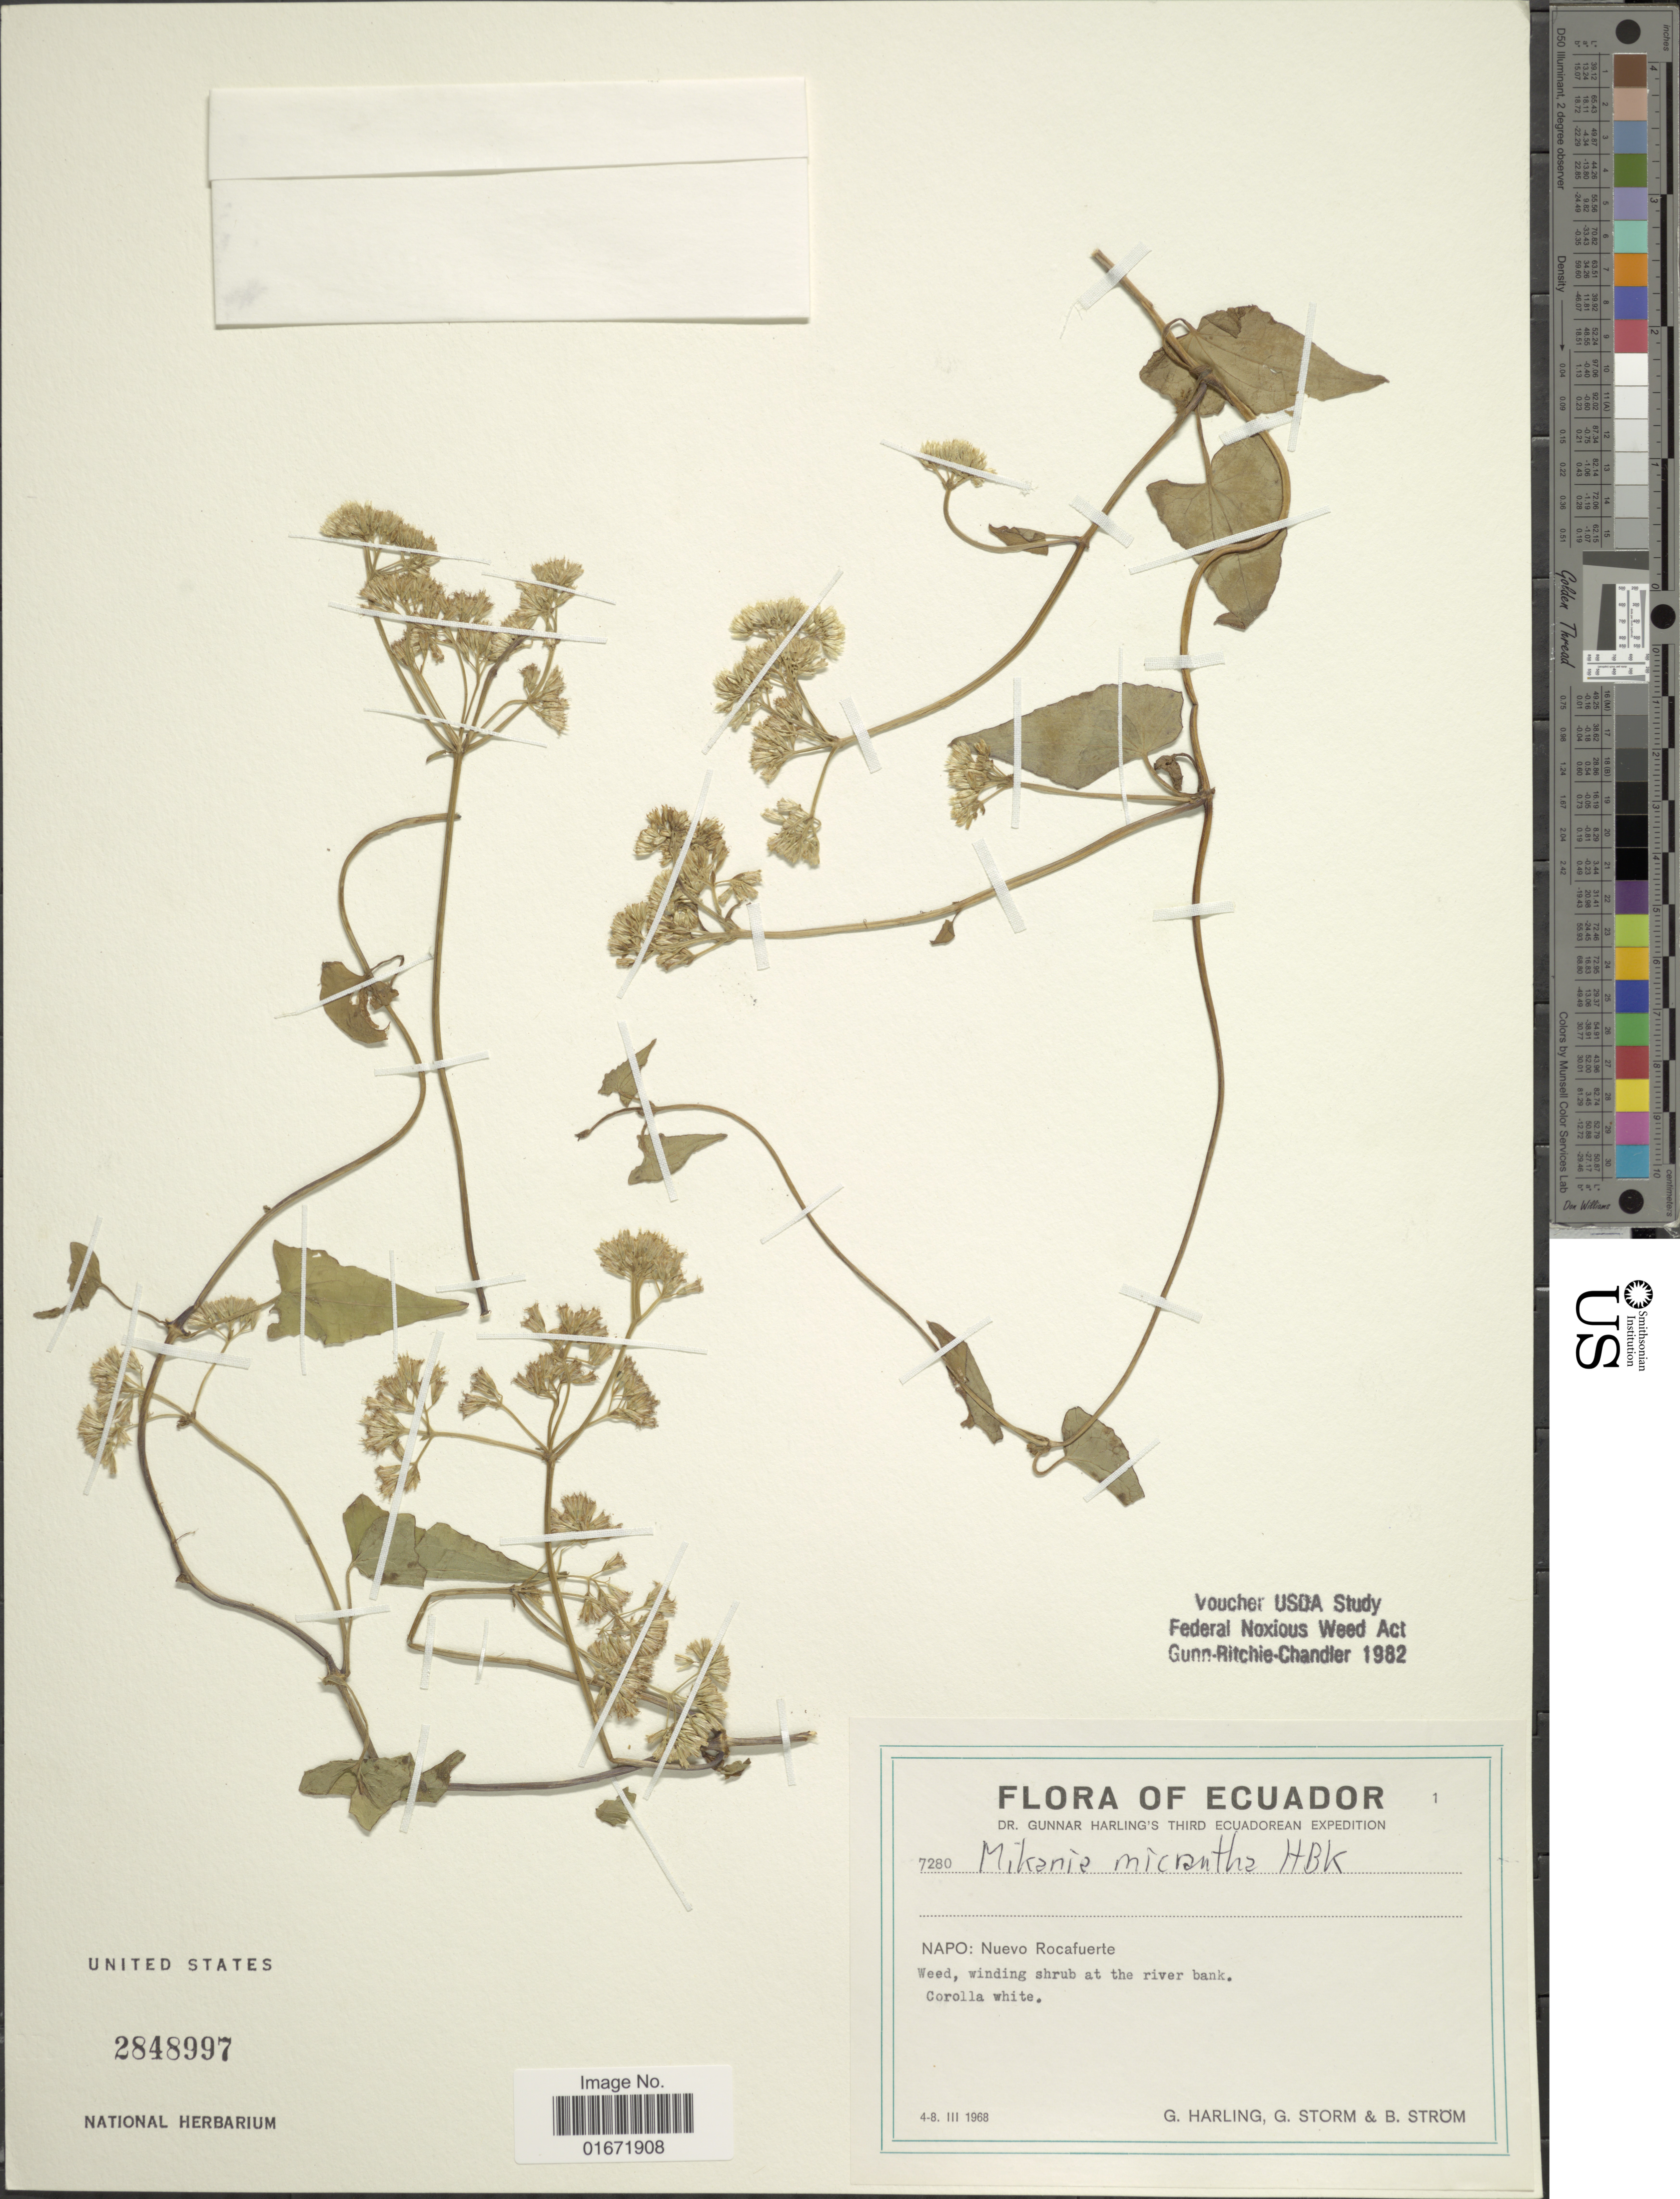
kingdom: Plantae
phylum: Tracheophyta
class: Magnoliopsida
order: Asterales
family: Asteraceae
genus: Mikania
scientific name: Mikania micrantha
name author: Kunth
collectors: G. Harling, G. Storm & B. Ström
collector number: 7280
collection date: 1968-03-04/1968-03-08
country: Ecuador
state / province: Napo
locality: Napo: Nuevo Rocafuerte.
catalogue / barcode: US 2848997